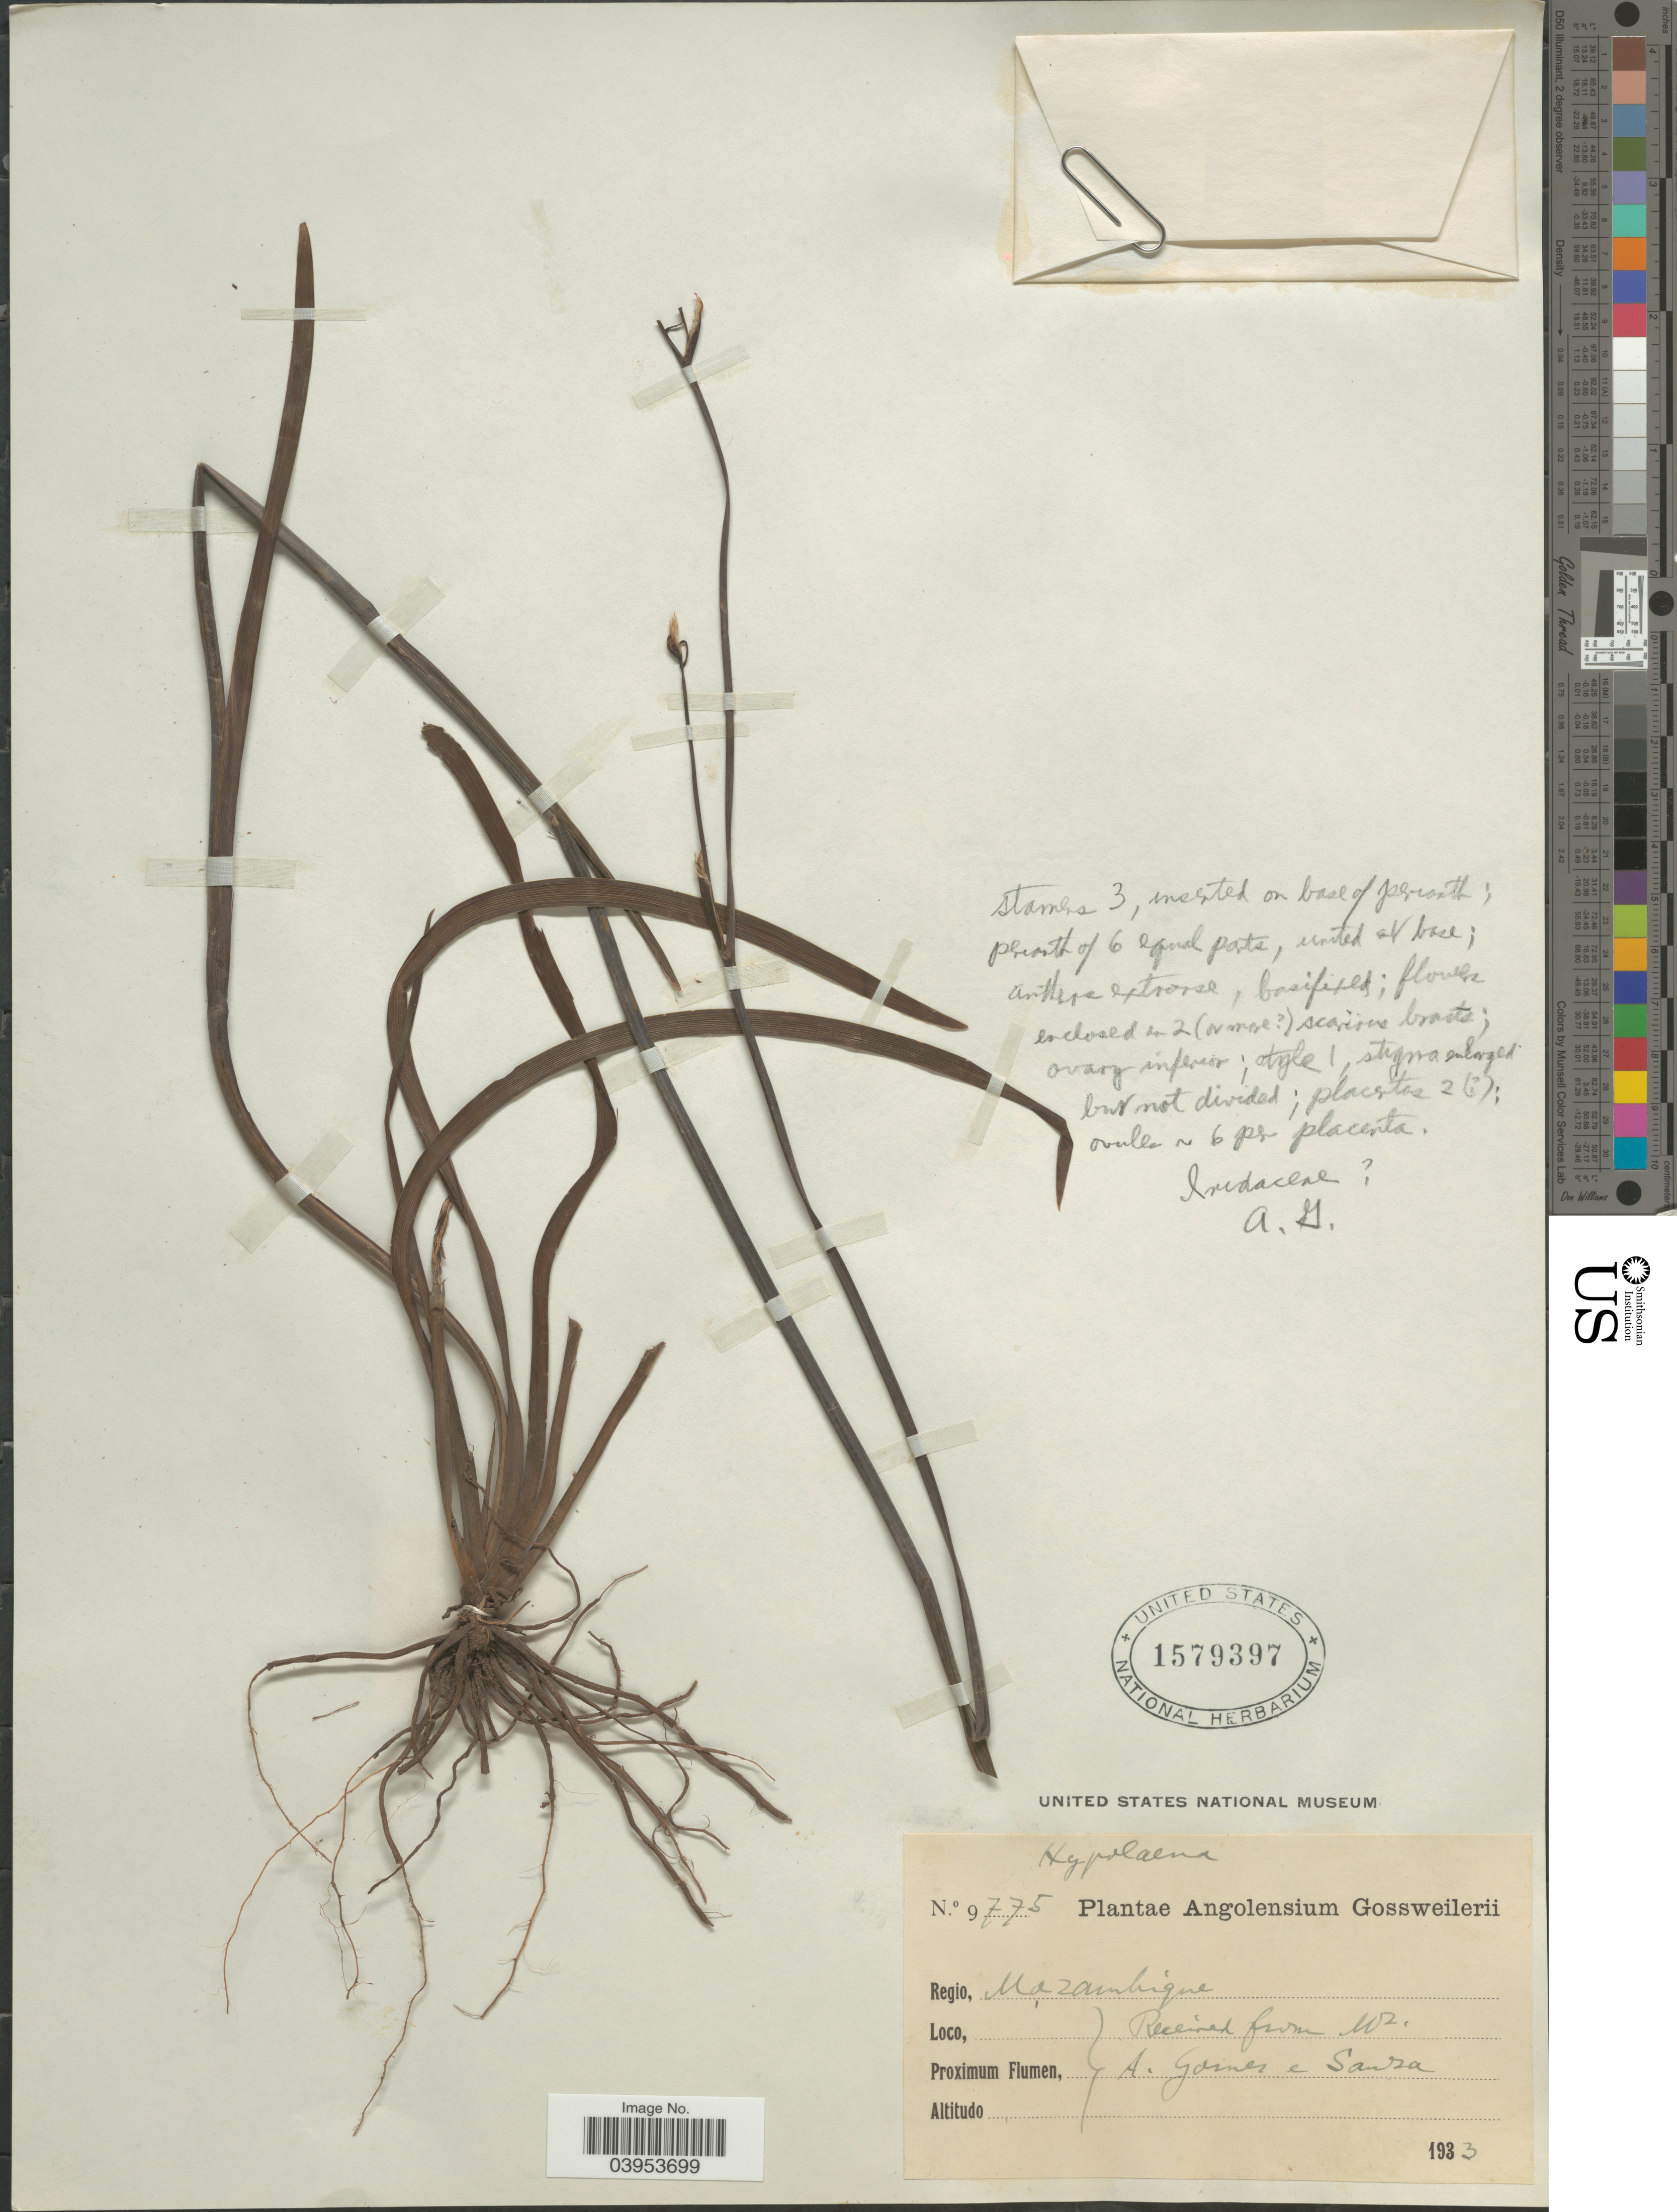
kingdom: Plantae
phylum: Tracheophyta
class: Liliopsida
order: Asparagales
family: Iridaceae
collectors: A. Gomez & -- Souza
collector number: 9775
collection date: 1933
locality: Regio Mazankique [interpreted].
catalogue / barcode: US 1579397